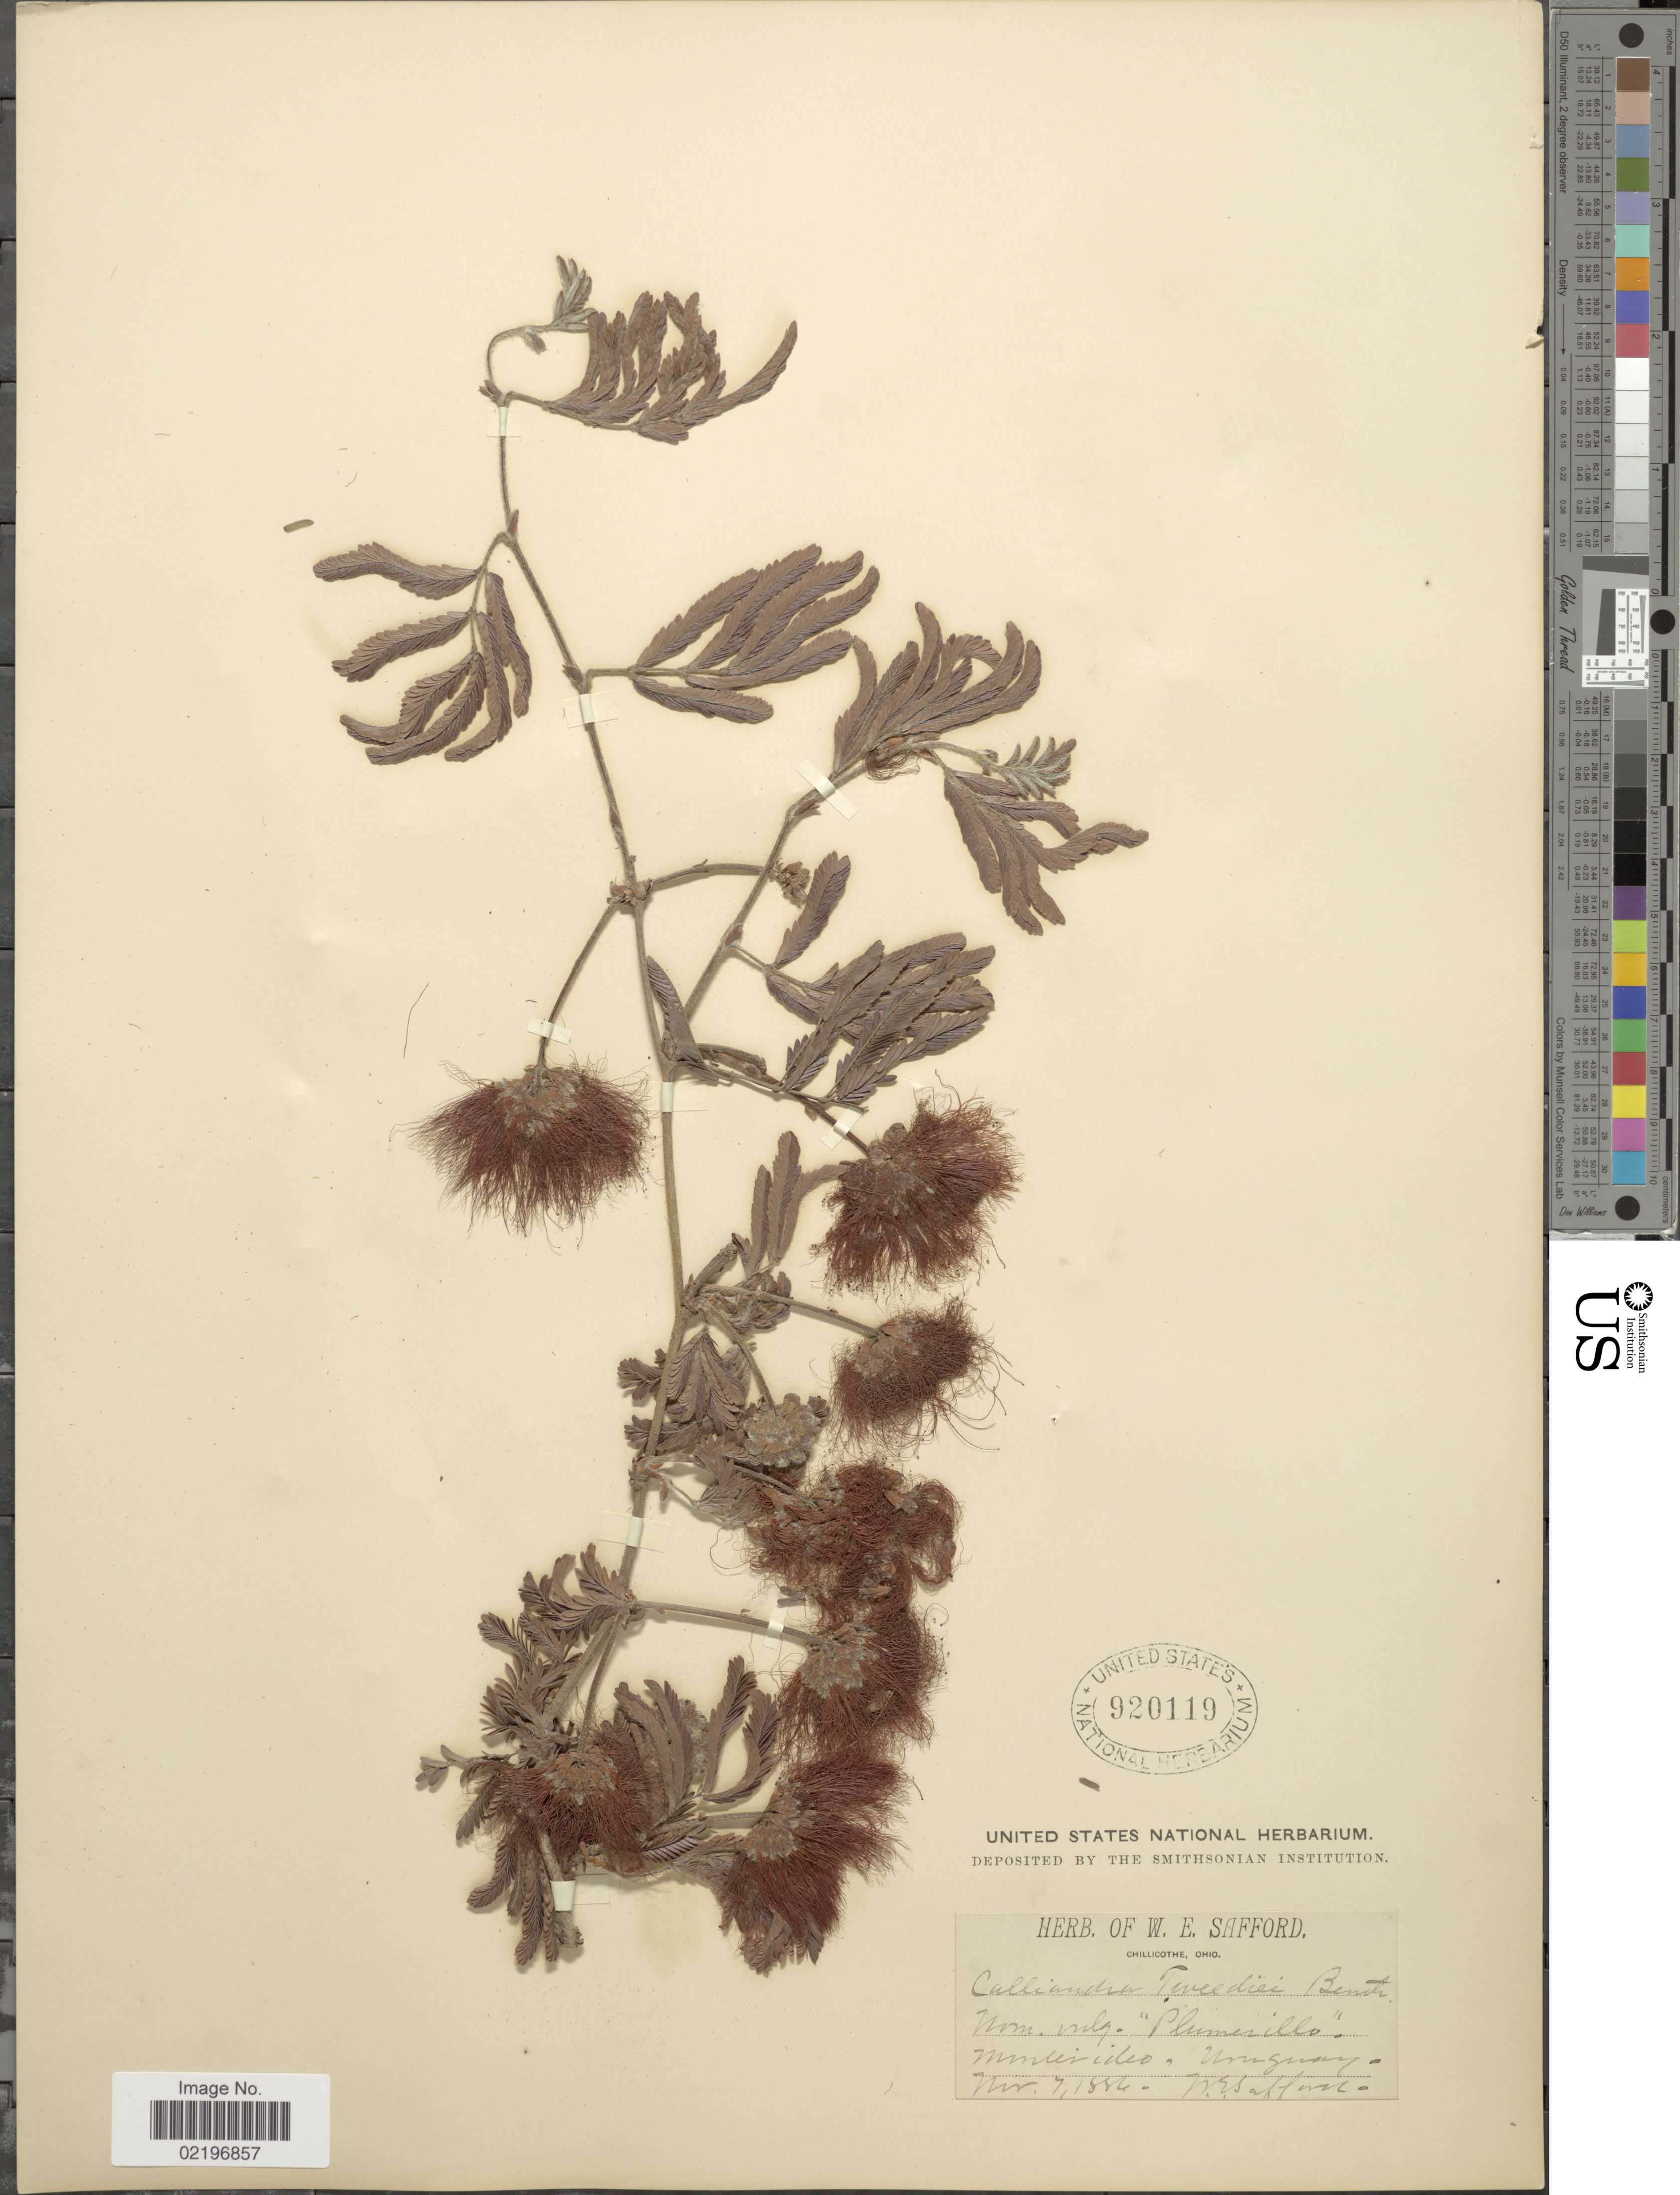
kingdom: Plantae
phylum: Tracheophyta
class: Magnoliopsida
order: Fabales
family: Fabaceae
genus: Calliandra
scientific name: Calliandra tweediei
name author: Benth.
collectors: W. E. Safford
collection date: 1884-03-07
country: Uruguay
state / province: Montevideo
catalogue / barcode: US 920119